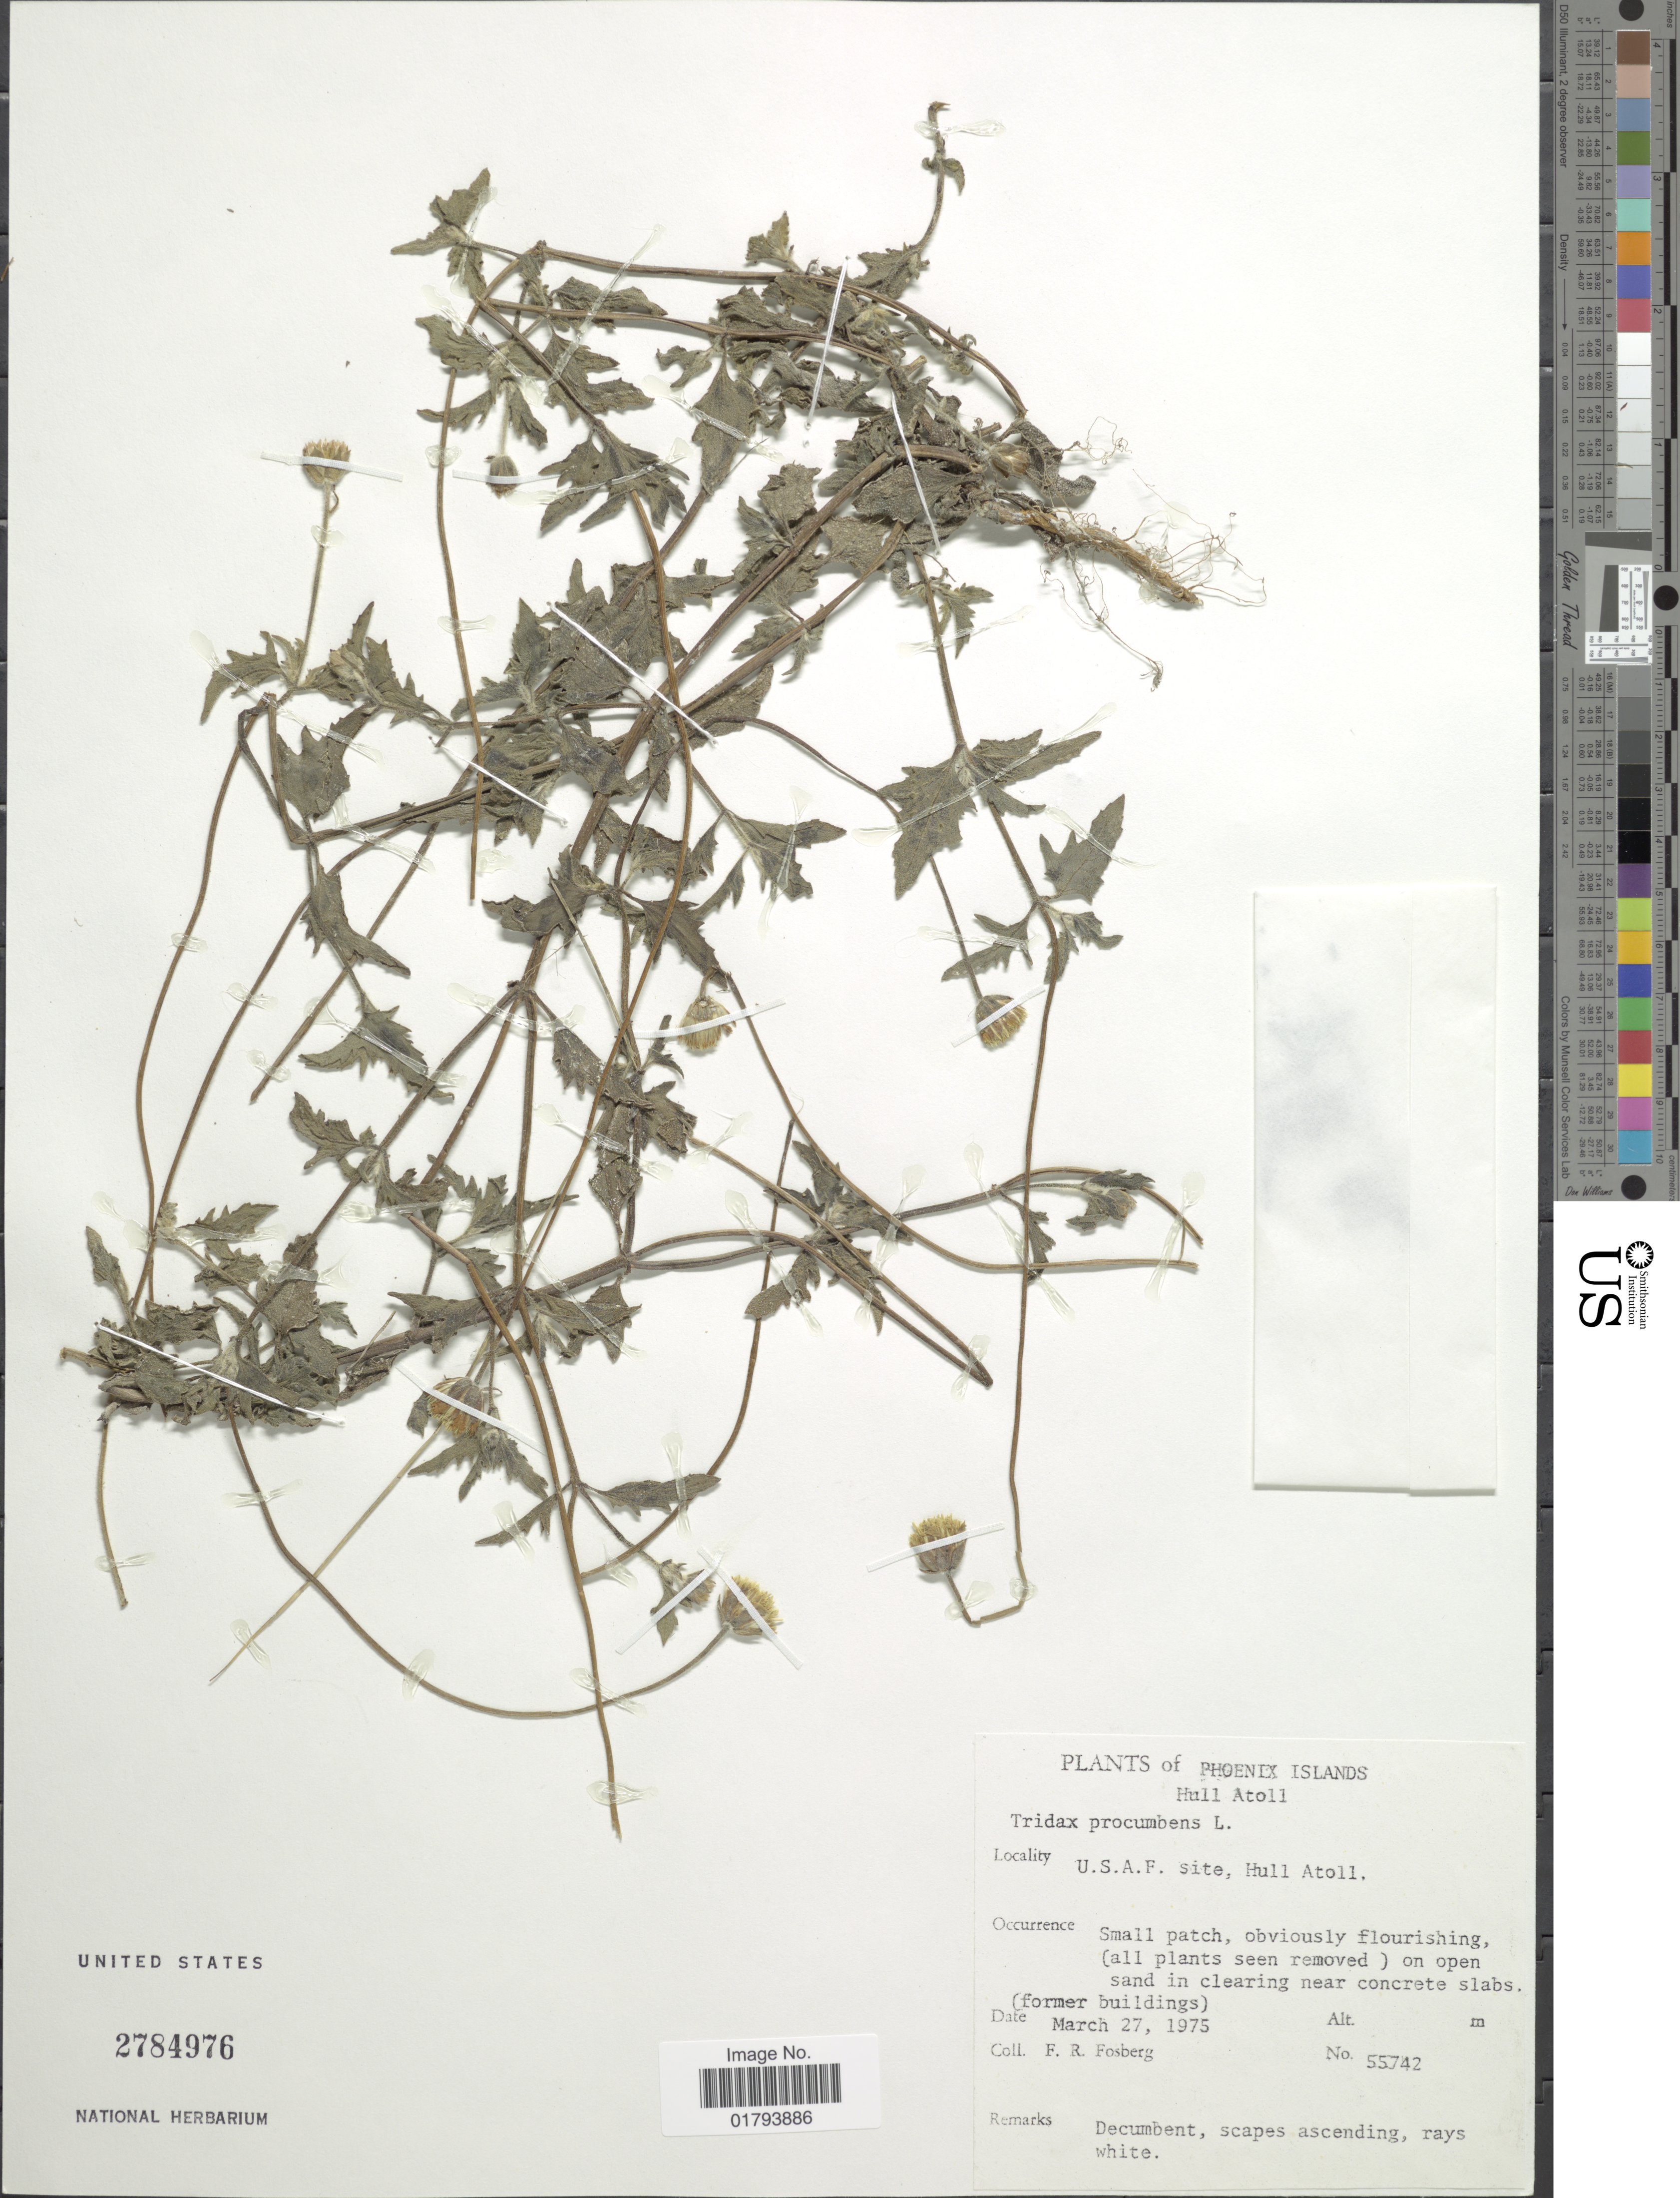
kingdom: Plantae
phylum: Tracheophyta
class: Magnoliopsida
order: Asterales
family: Asteraceae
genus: Tridax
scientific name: Tridax procumbens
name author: L.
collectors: F. R. Fosberg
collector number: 55742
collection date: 1975-03-27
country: Kiribati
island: Orona [Hull] Atoll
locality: Phoenix Islands, Hull Atoll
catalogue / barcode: US 2784976